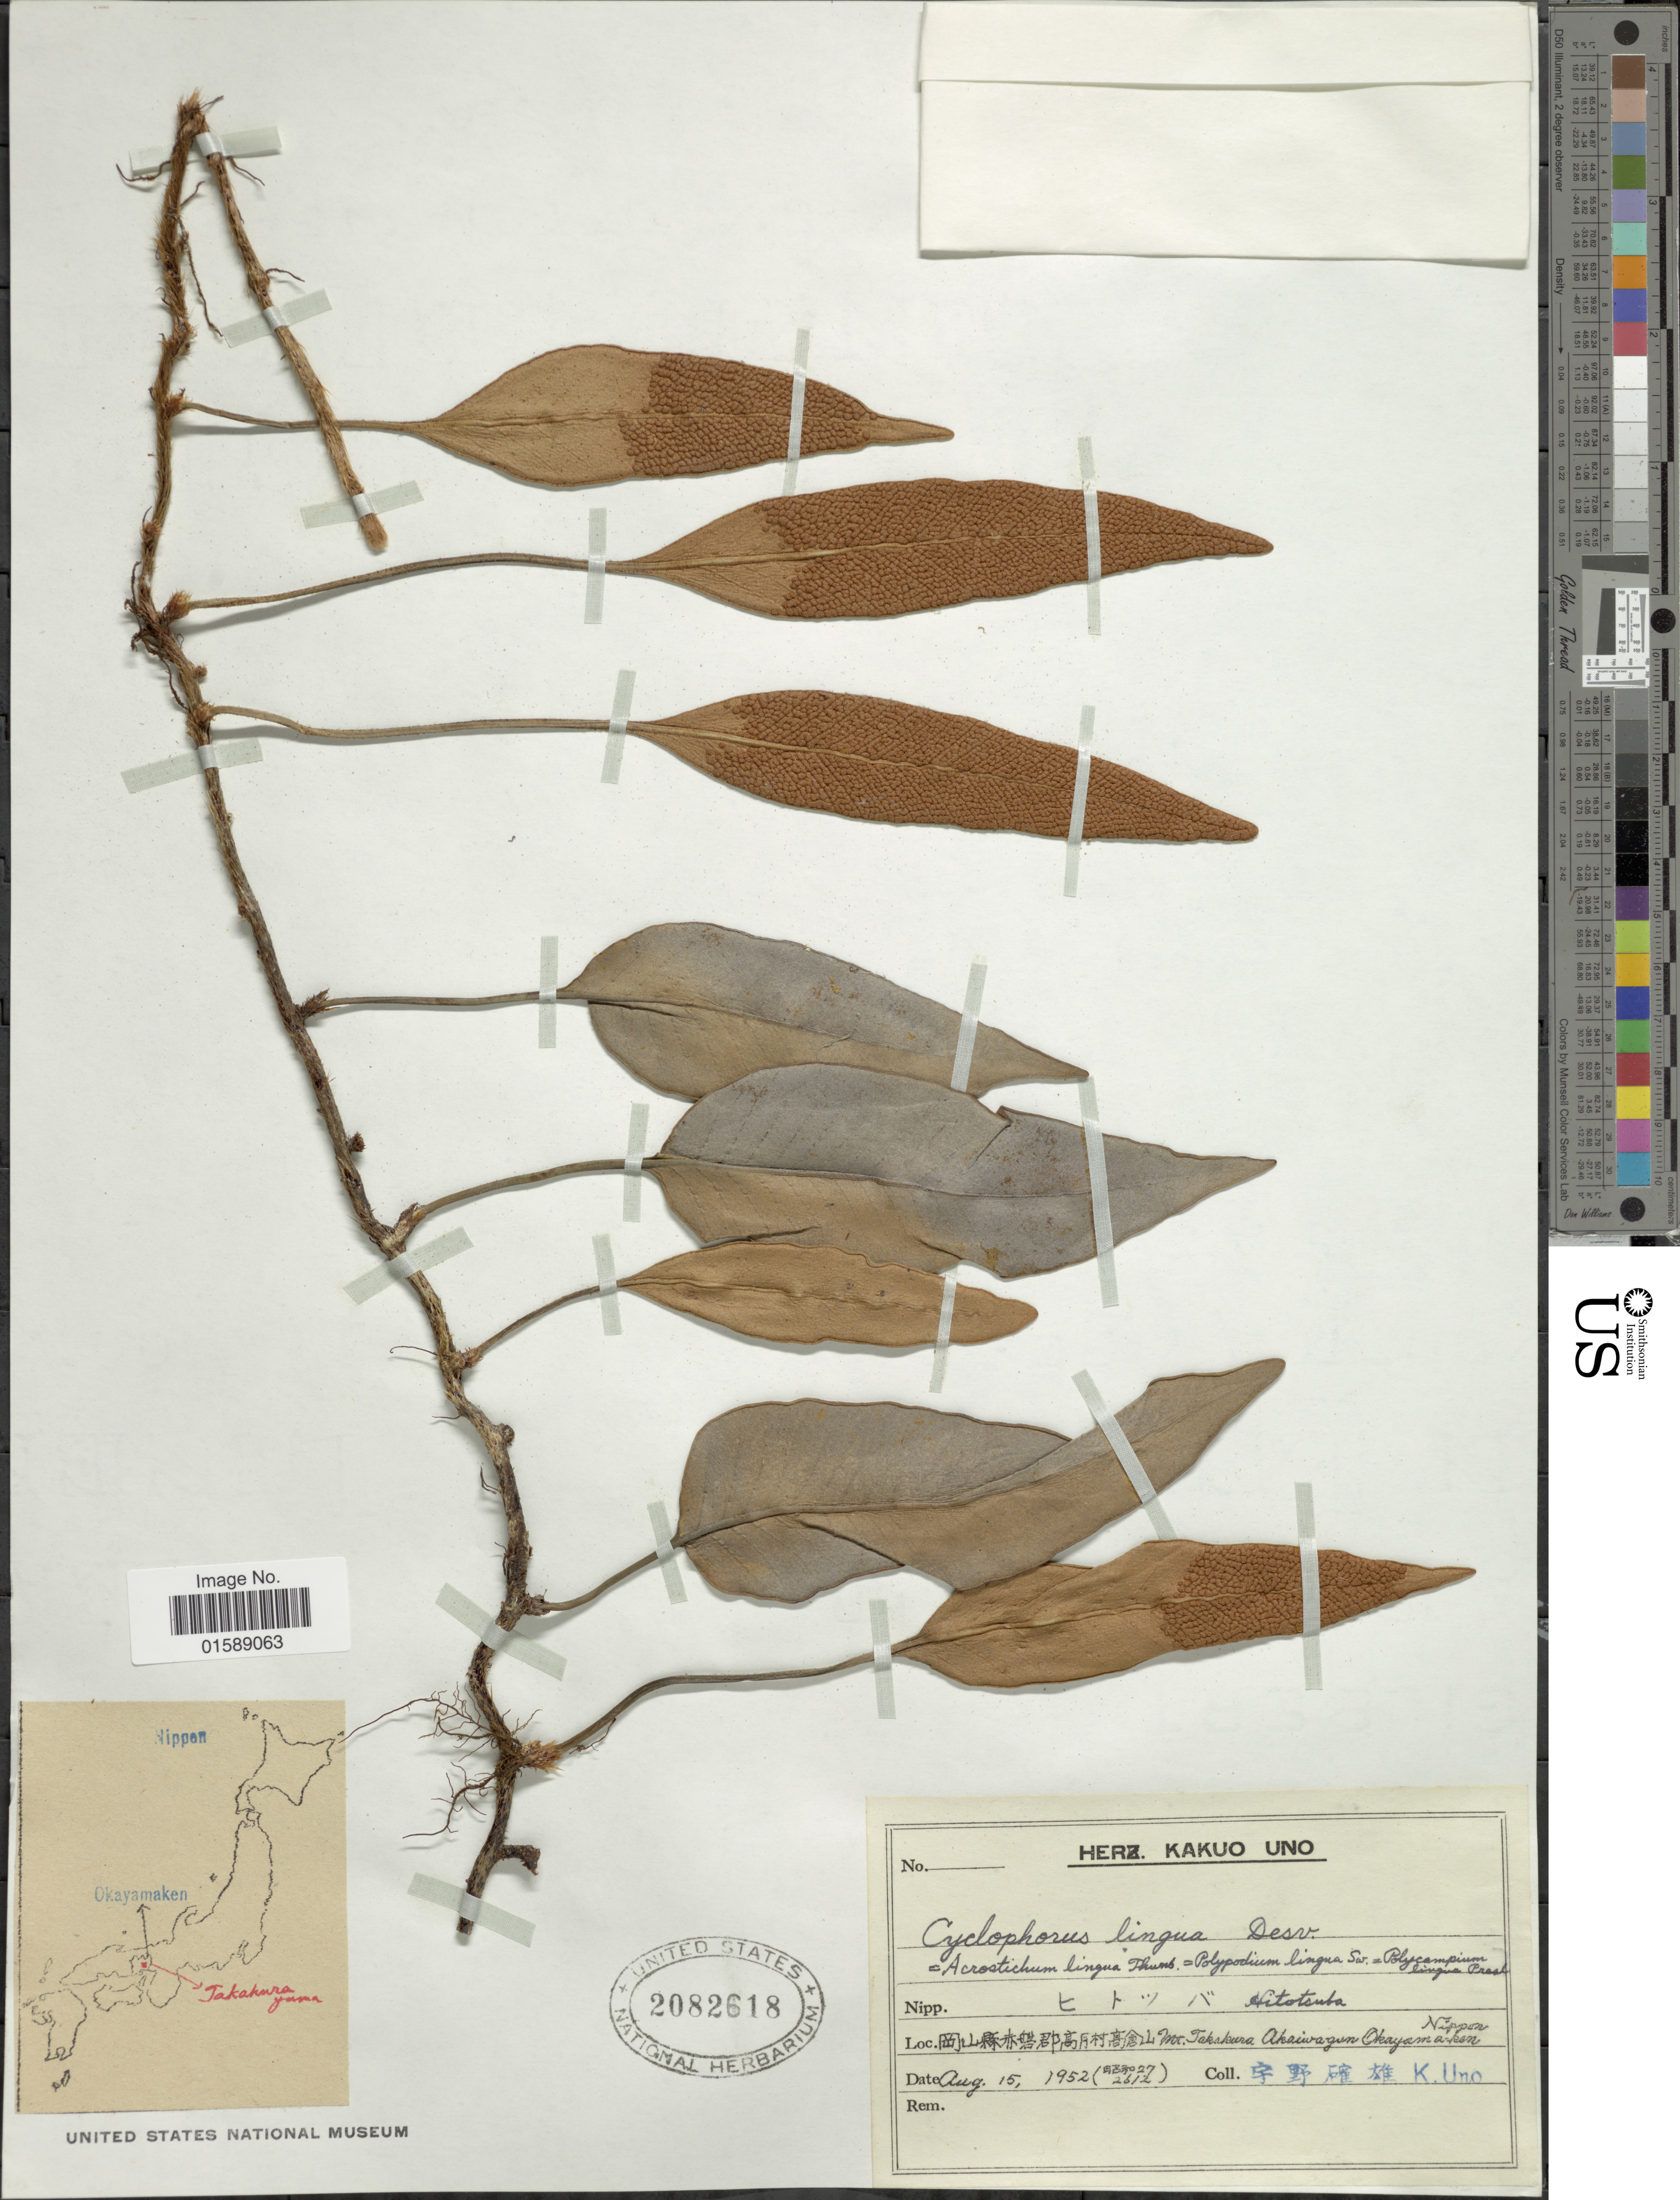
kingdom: Plantae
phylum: Tracheophyta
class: Polypodiopsida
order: Polypodiales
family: Polypodiaceae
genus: Pyrrosia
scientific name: Pyrrosia lingua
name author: (Thurb.) Farw.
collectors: K. Uno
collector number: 27/2612?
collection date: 1952-08-15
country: Japan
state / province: Okayama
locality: Mt. Takakura. Akaiwa-gun, Okayama-kan. Nippon.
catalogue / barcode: US 2082618